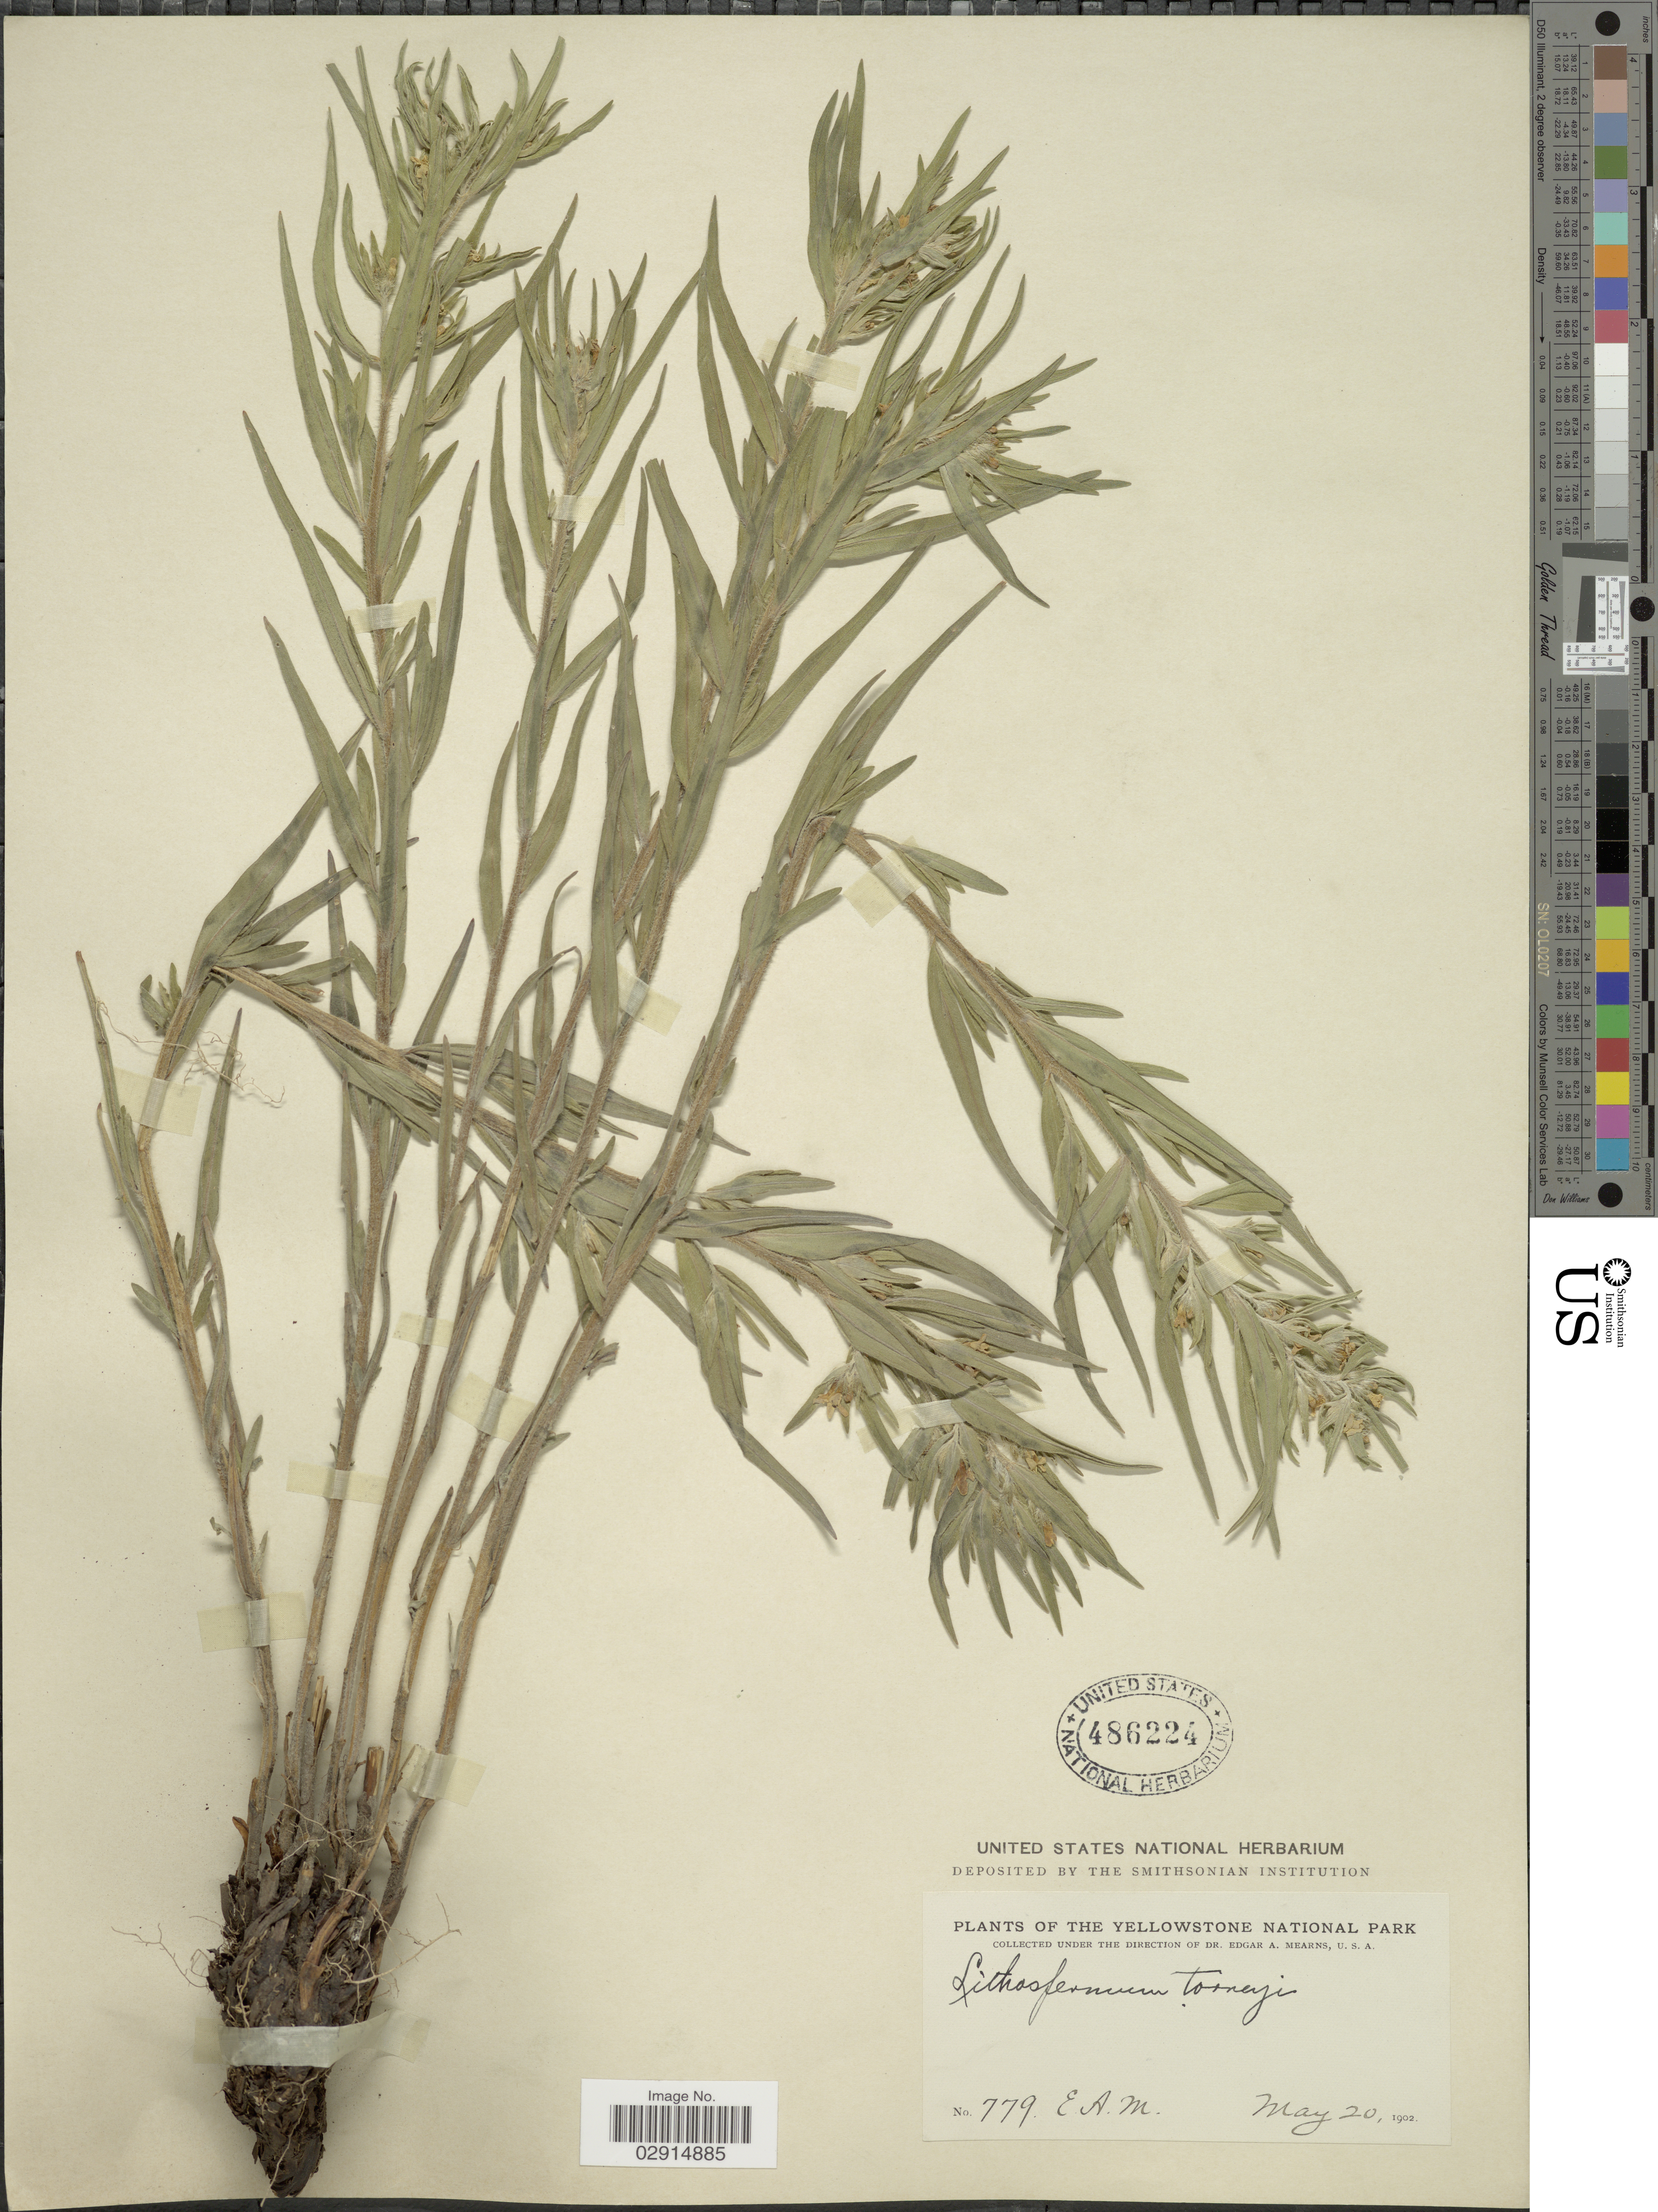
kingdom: Plantae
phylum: Tracheophyta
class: Magnoliopsida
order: Boraginales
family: Boraginaceae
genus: Lithospermum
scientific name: Lithospermum ruderale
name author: Douglas ex Lehm.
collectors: E. A. Mearns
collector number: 779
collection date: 1902-05-20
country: United States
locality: The Yellowstone National Park.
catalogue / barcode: US 486224